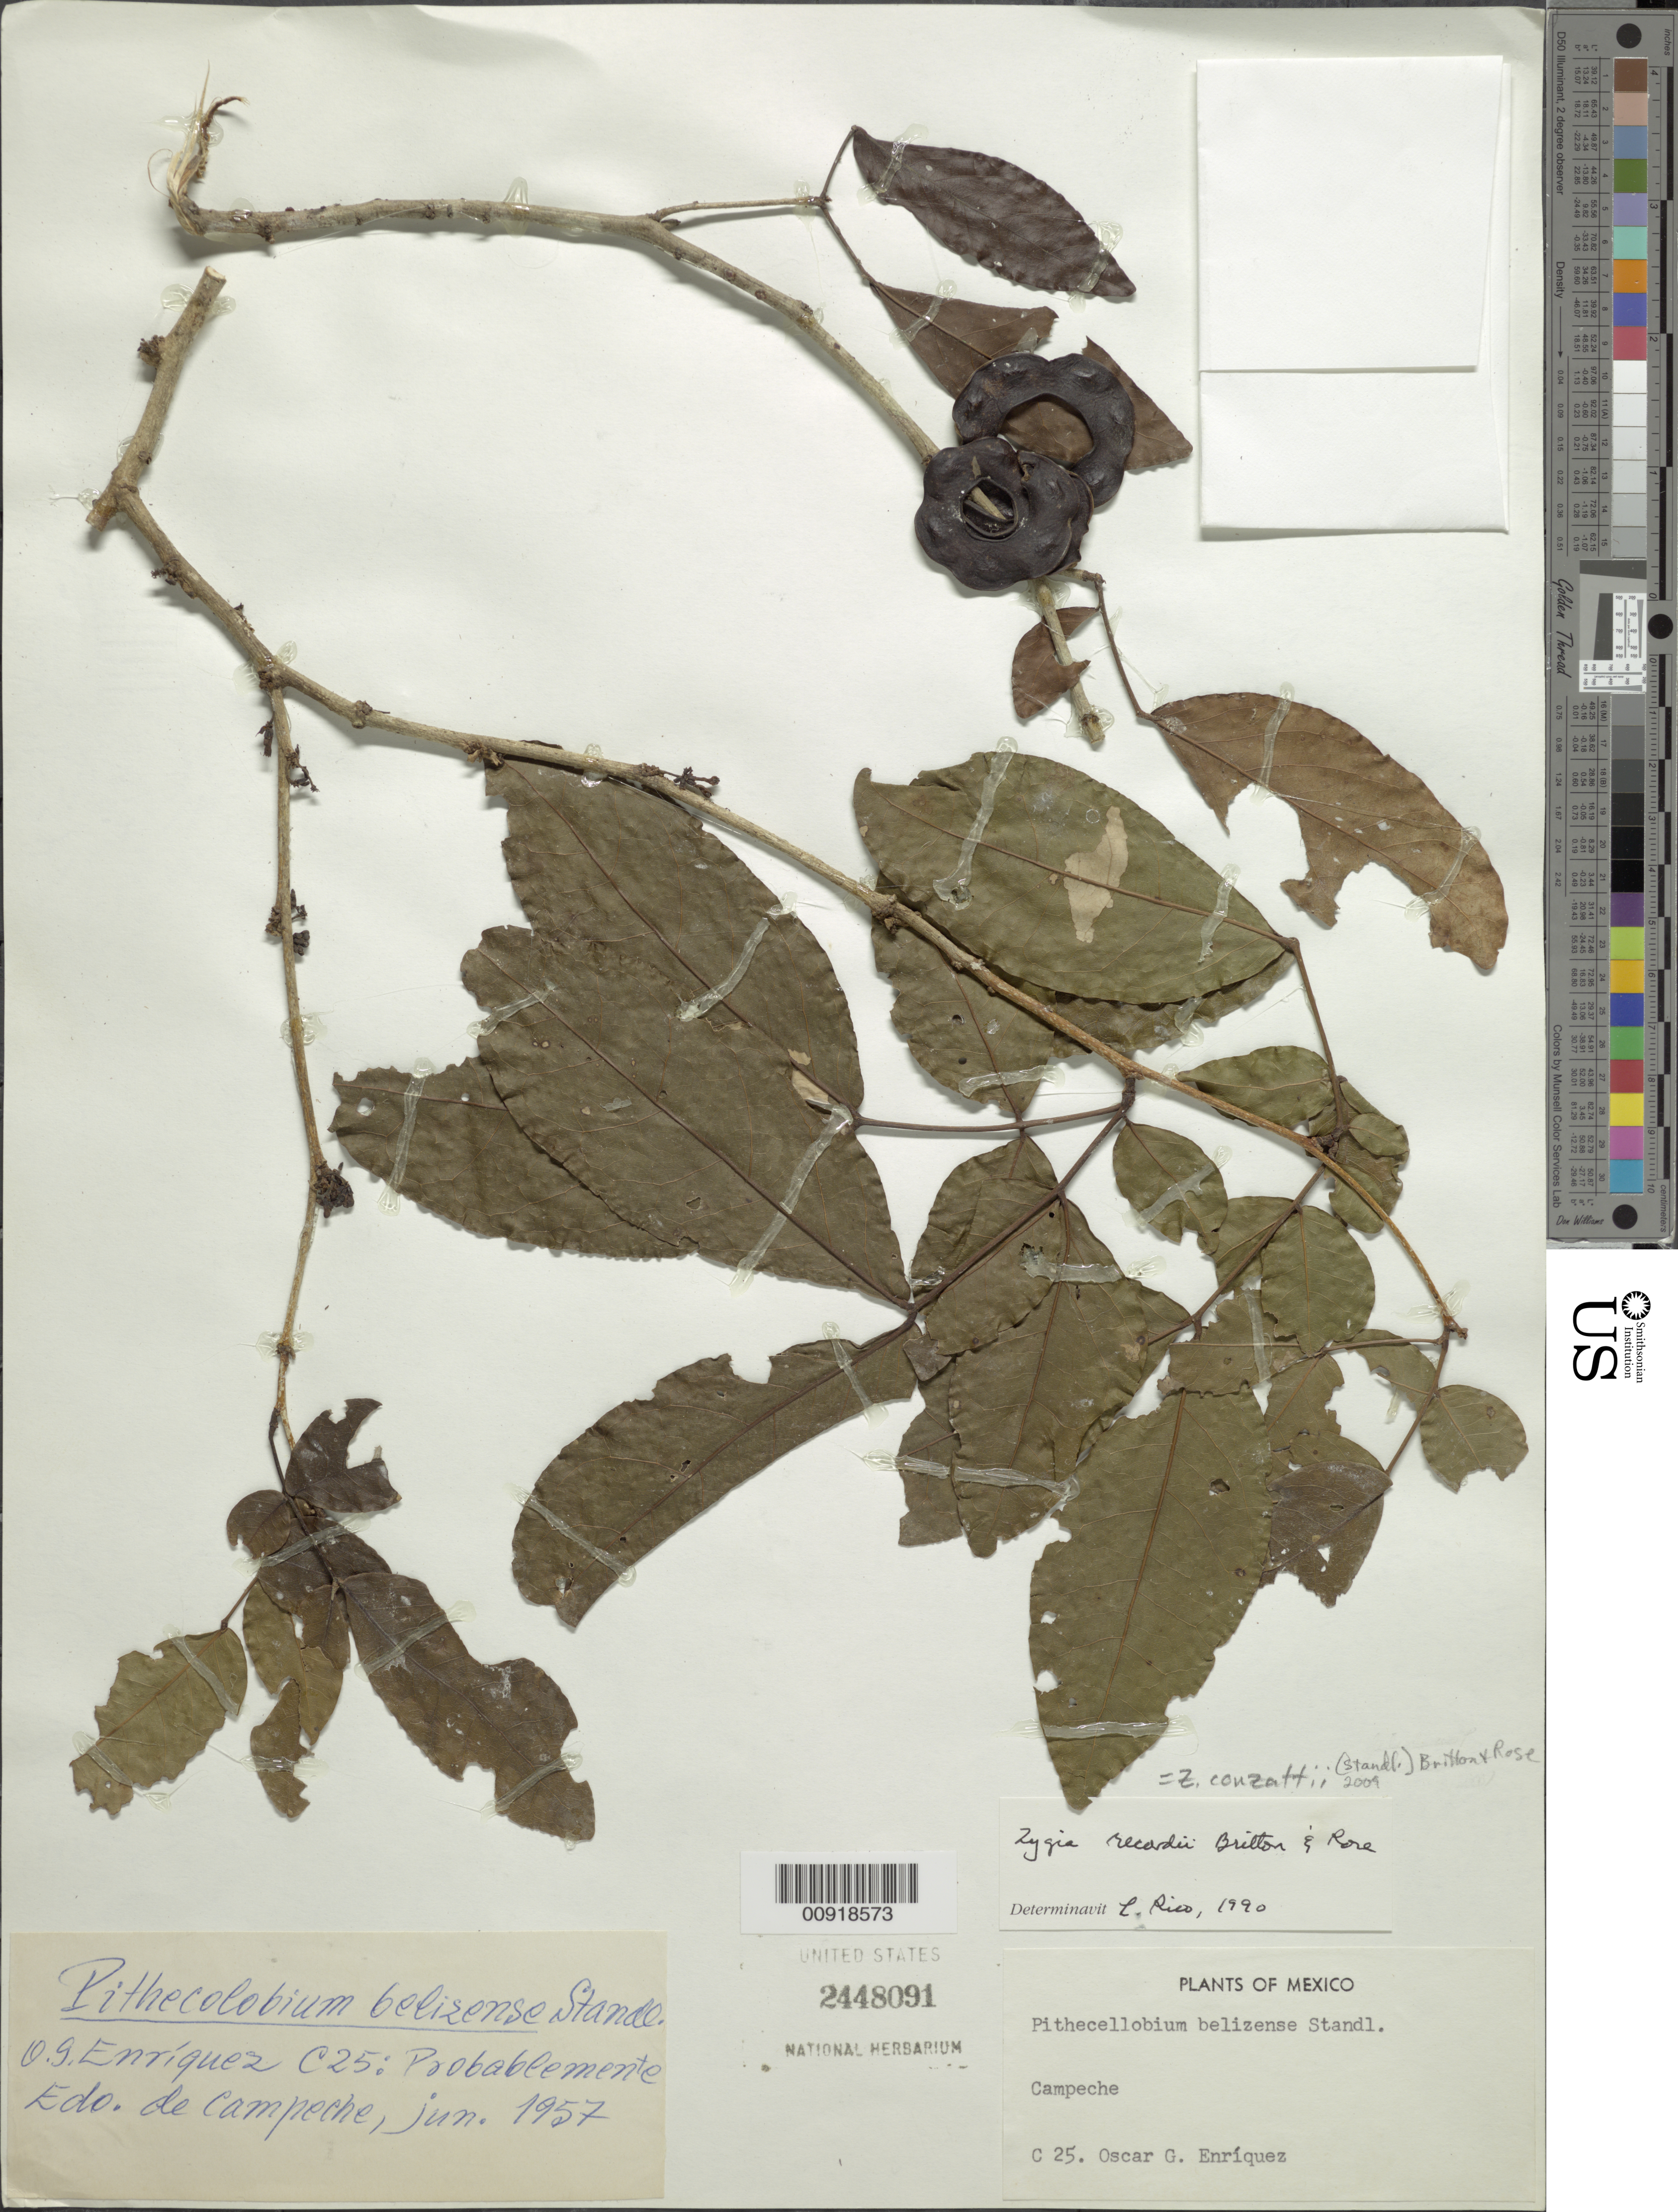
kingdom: Plantae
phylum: Tracheophyta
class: Magnoliopsida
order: Fabales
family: Fabaceae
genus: Zygia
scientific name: Zygia conzattii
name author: (Standl.) Britton & Rose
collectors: O. Enriquez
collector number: C 25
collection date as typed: Jun 1957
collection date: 1957-06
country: Mexico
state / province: Campeche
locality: Edo. de Campeche.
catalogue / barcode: US 2448091